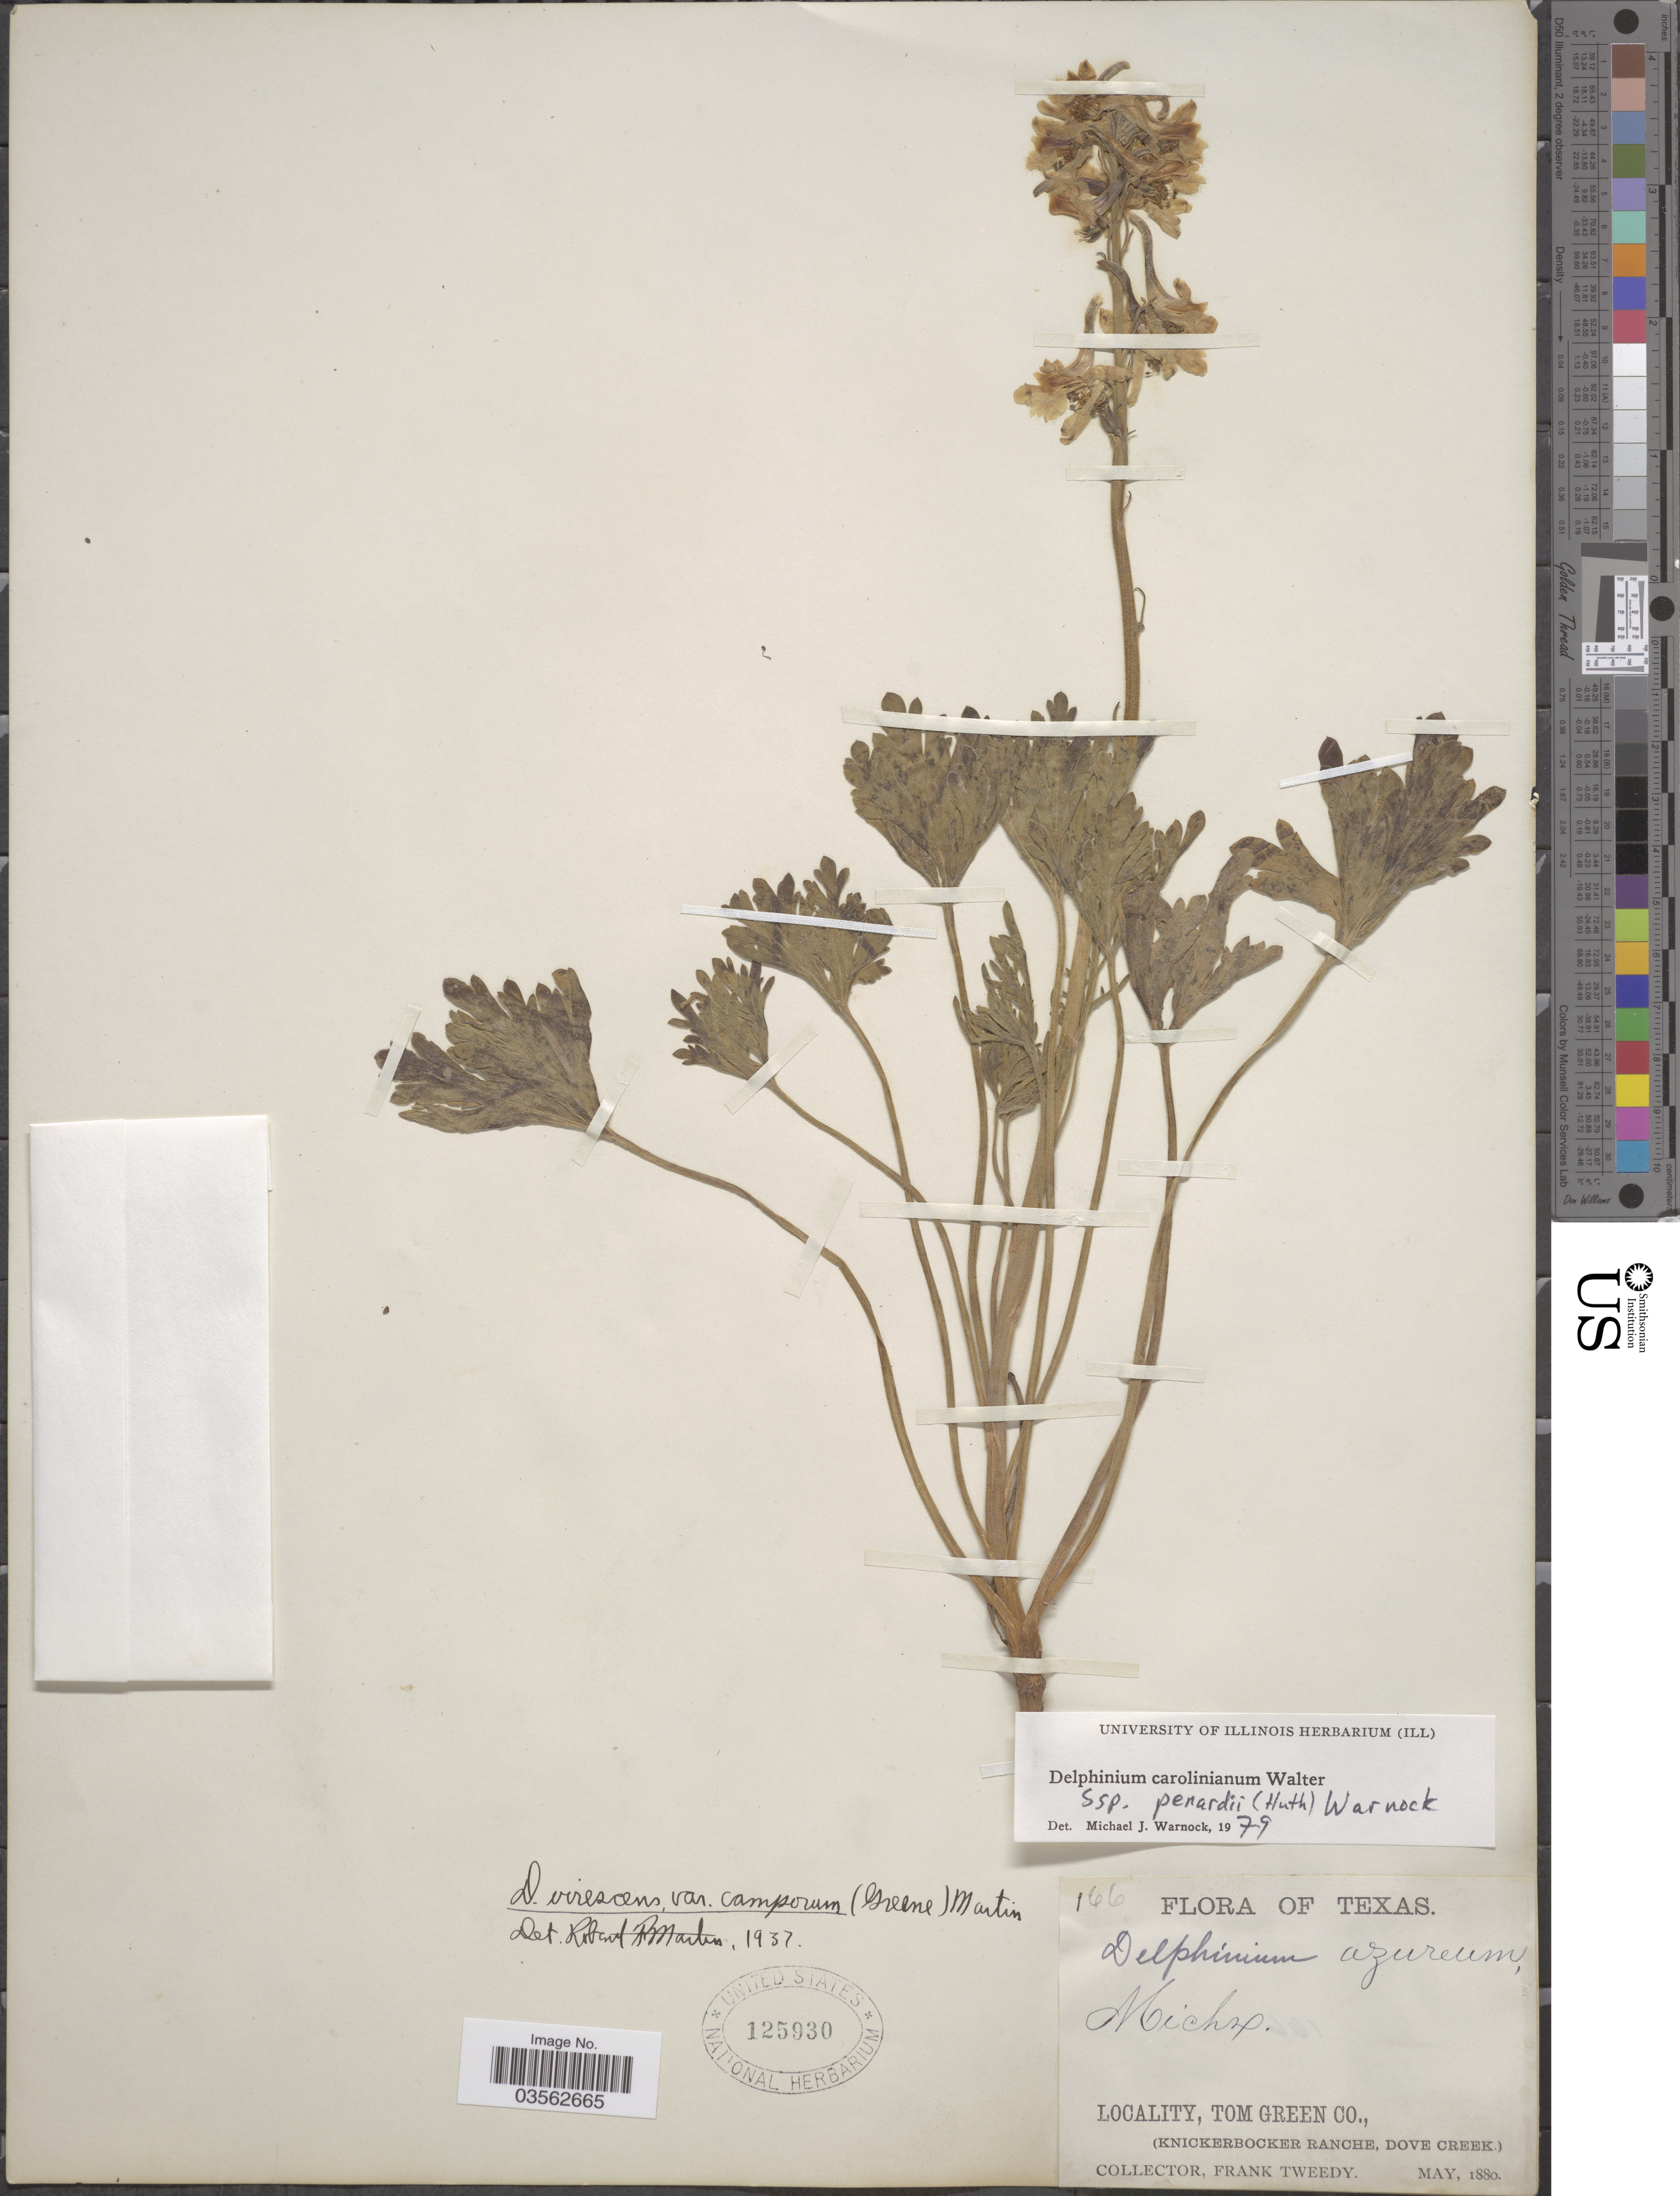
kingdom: Plantae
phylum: Tracheophyta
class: Magnoliopsida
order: Ranunculales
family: Ranunculaceae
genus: Delphinium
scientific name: Delphinium carolinianum subsp. penardii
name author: (Huth) M.J. Warnock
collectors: F. Tweedy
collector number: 166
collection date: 1880-05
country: United States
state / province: Texas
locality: Tom Green Co., (Knickerbocker Ranche, Dove Creek).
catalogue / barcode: US 125930